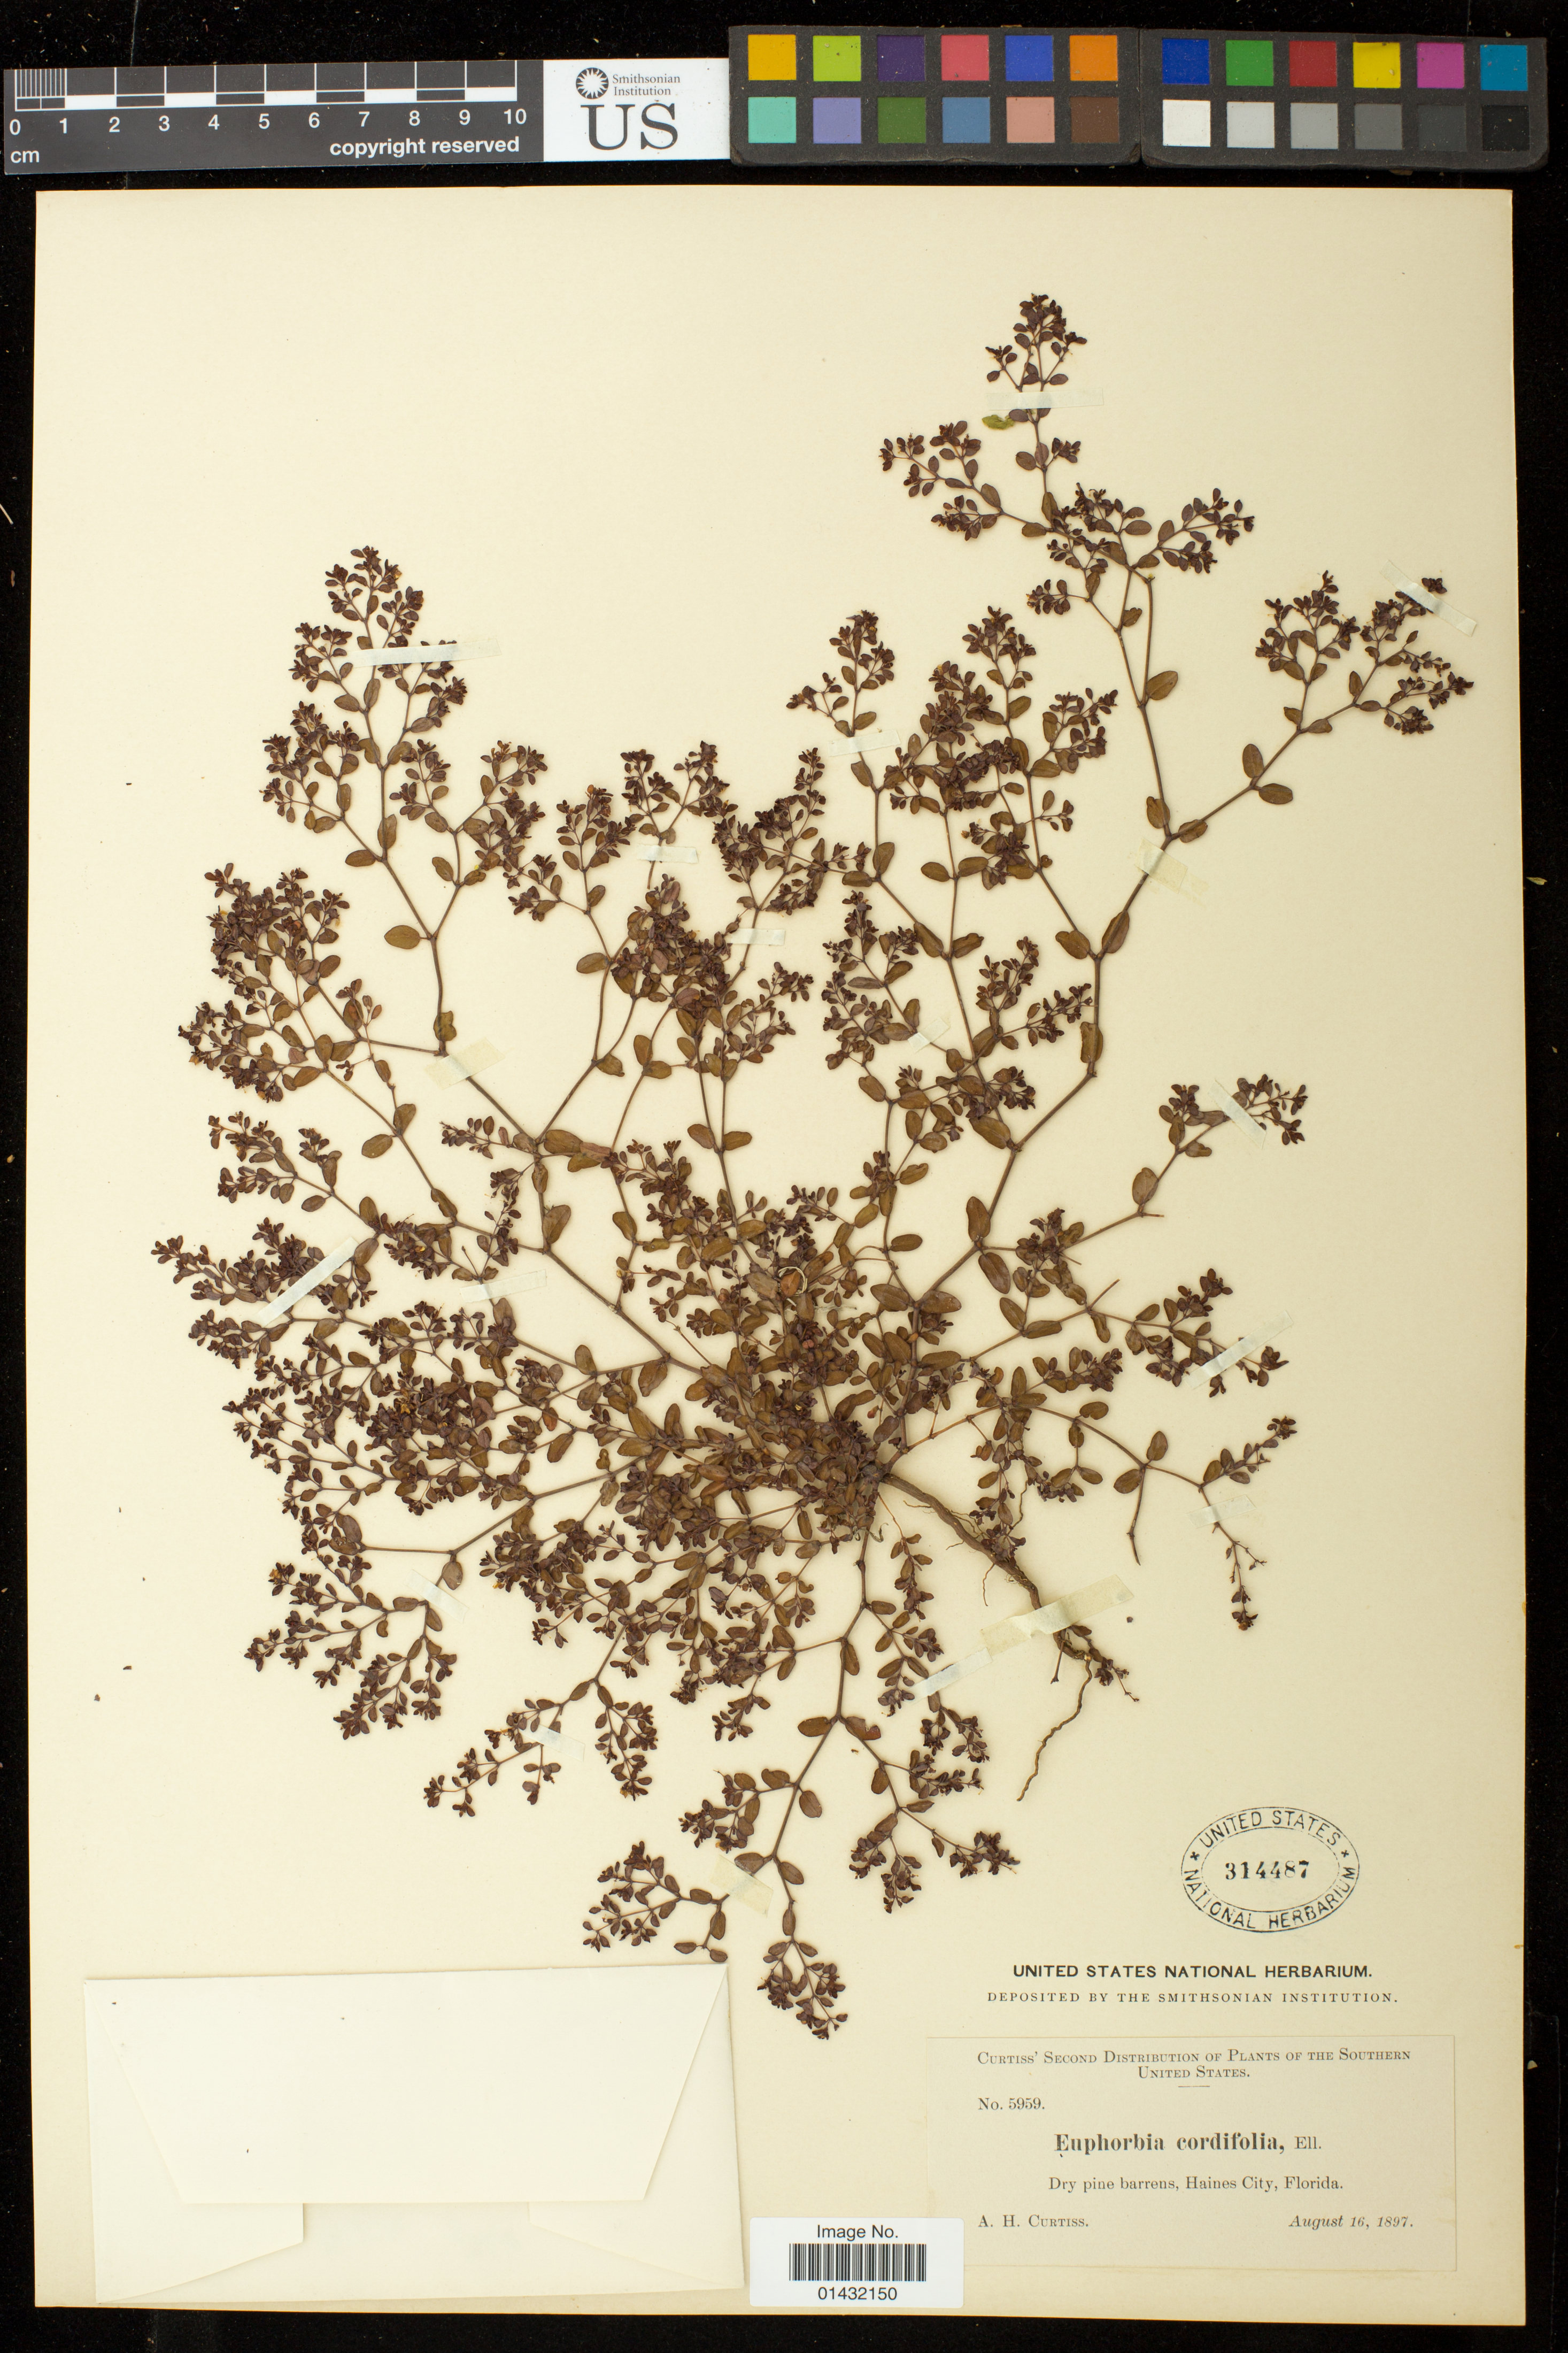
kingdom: Plantae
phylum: Tracheophyta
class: Magnoliopsida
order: Malpighiales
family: Euphorbiaceae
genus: Euphorbia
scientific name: Euphorbia cordifolia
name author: C.A. Mey. & Boiss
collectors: A. H. Curtiss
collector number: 5959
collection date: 1897-08-16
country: United States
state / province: Florida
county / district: Polk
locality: Haines City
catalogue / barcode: US 314487